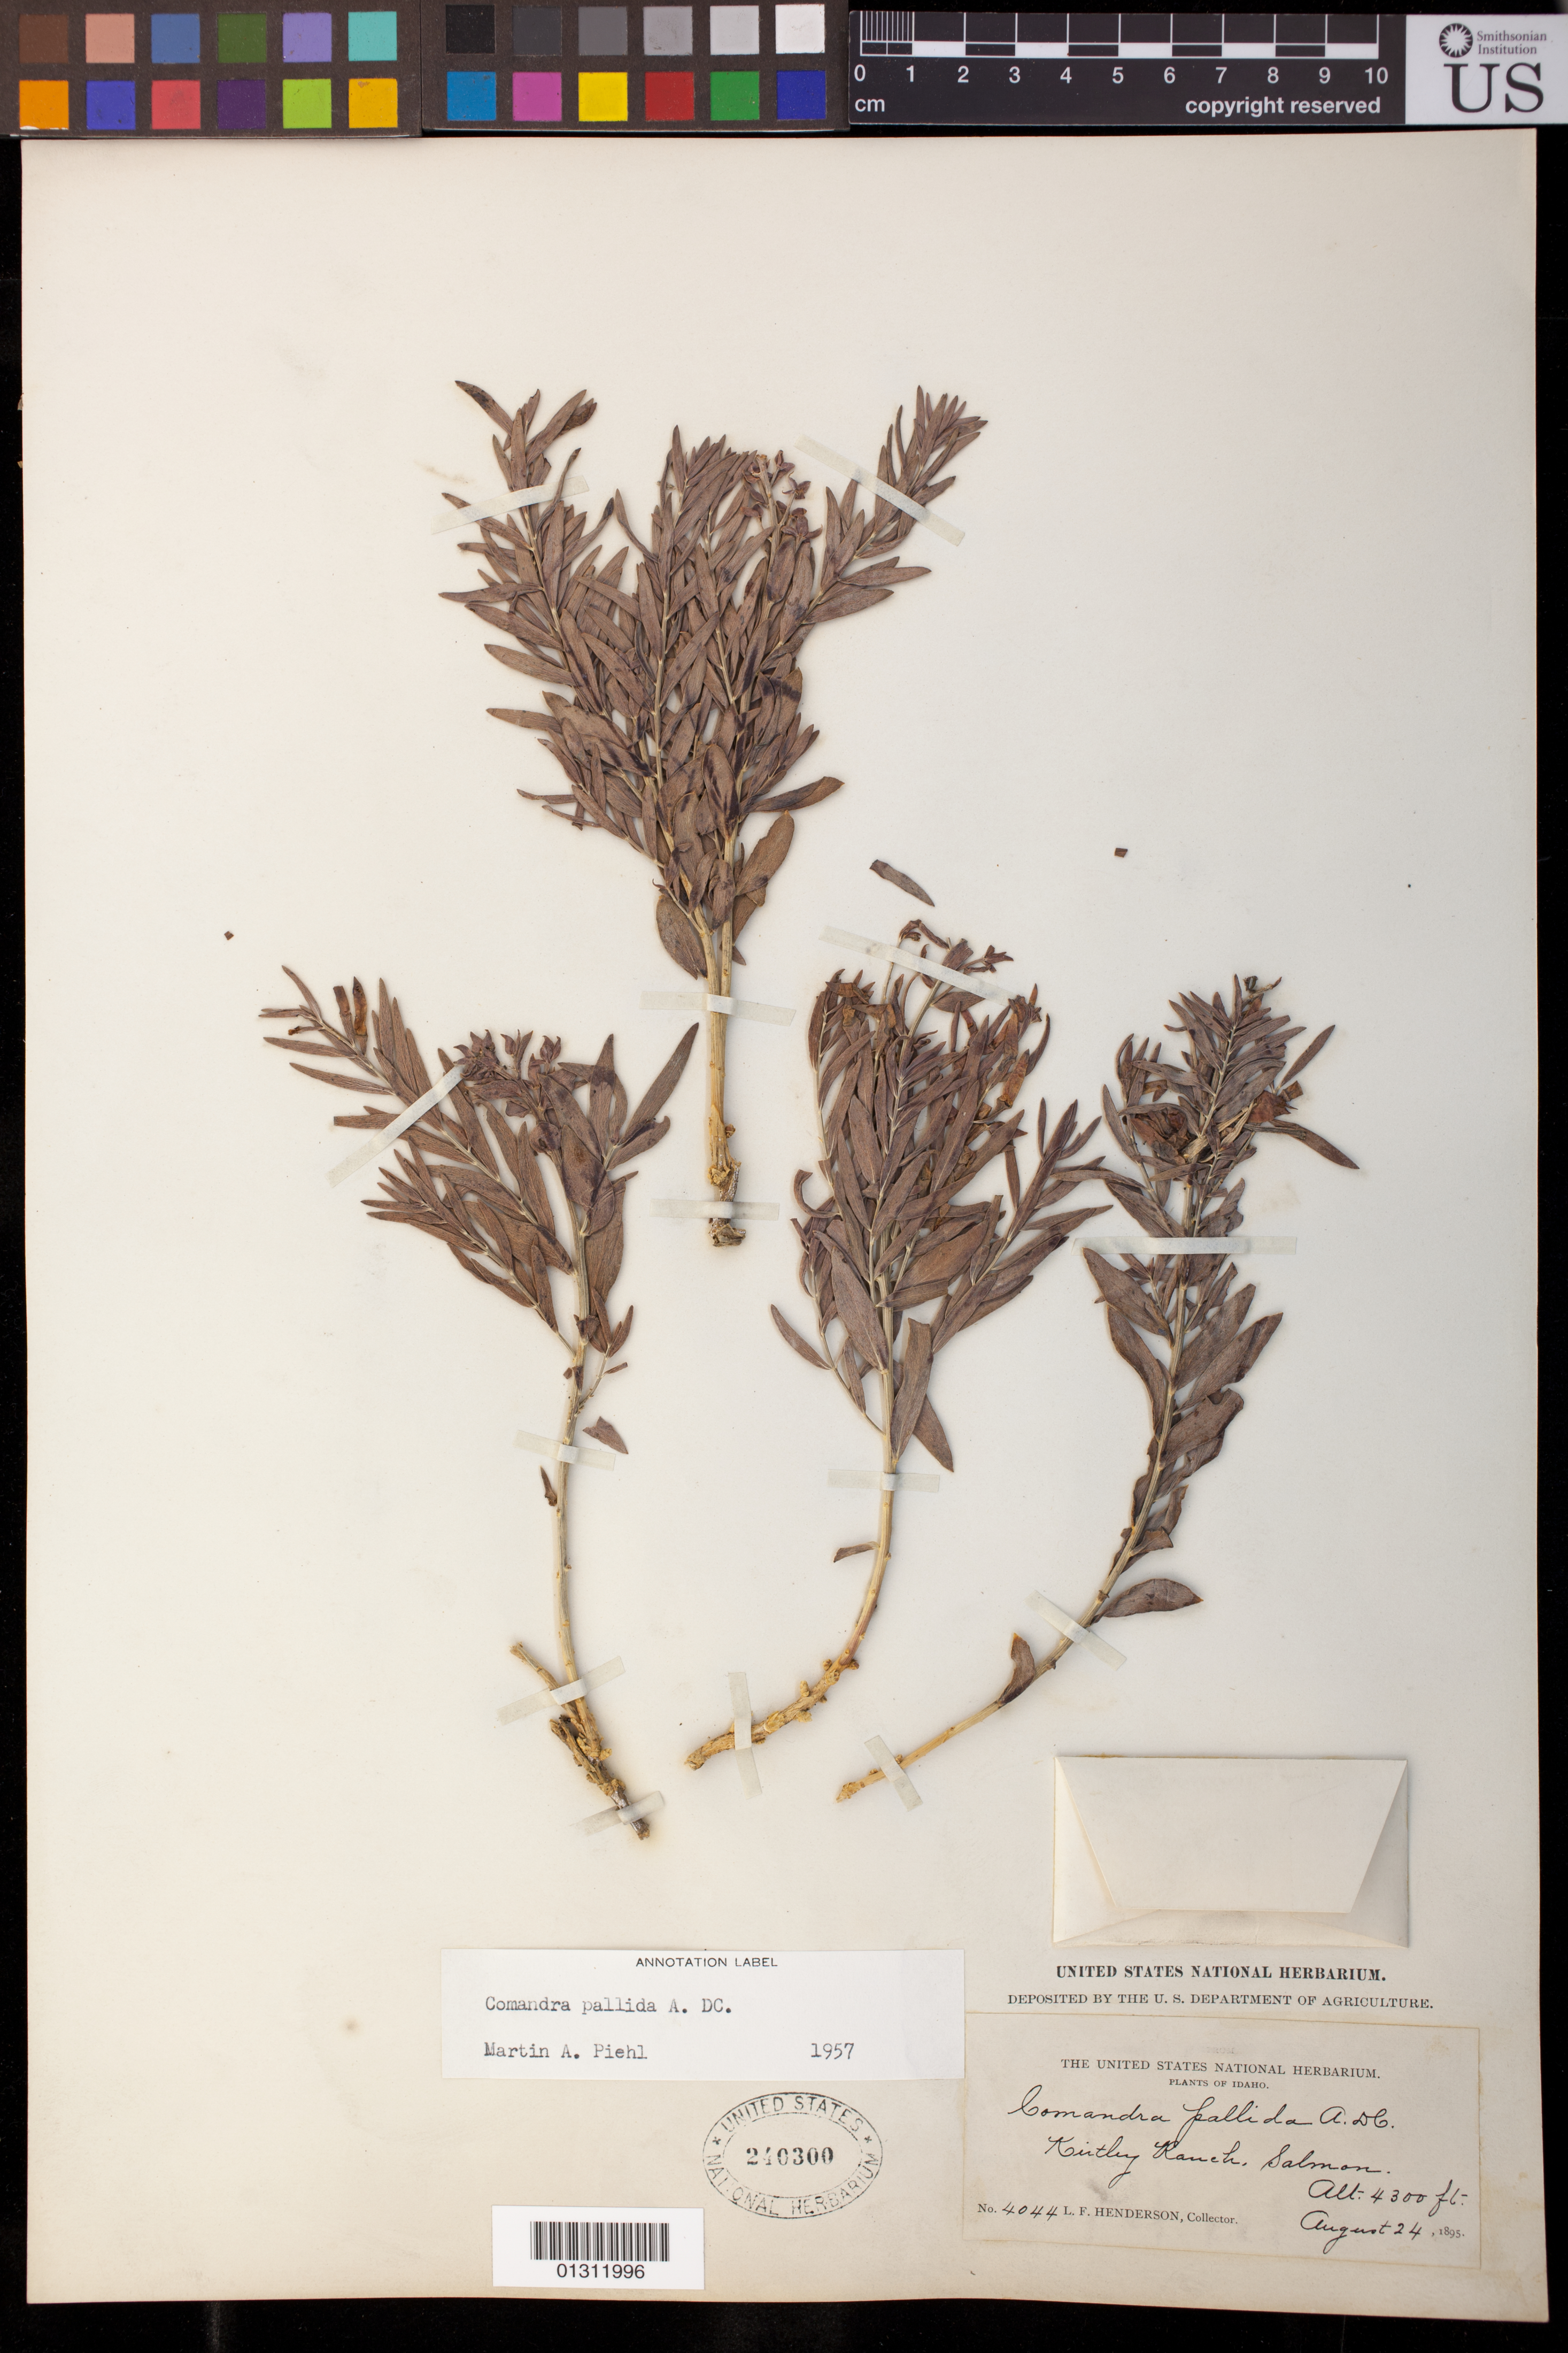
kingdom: Plantae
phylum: Tracheophyta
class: Magnoliopsida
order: Santalales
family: Comandraceae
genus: Comandra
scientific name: Comandra pallida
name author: A. DC.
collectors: L. F. Henderson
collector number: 4044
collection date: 1895-08-24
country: United States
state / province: Idaho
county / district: Lemhi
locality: Kintley Ranch, Salmon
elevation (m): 1311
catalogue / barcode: US 240300